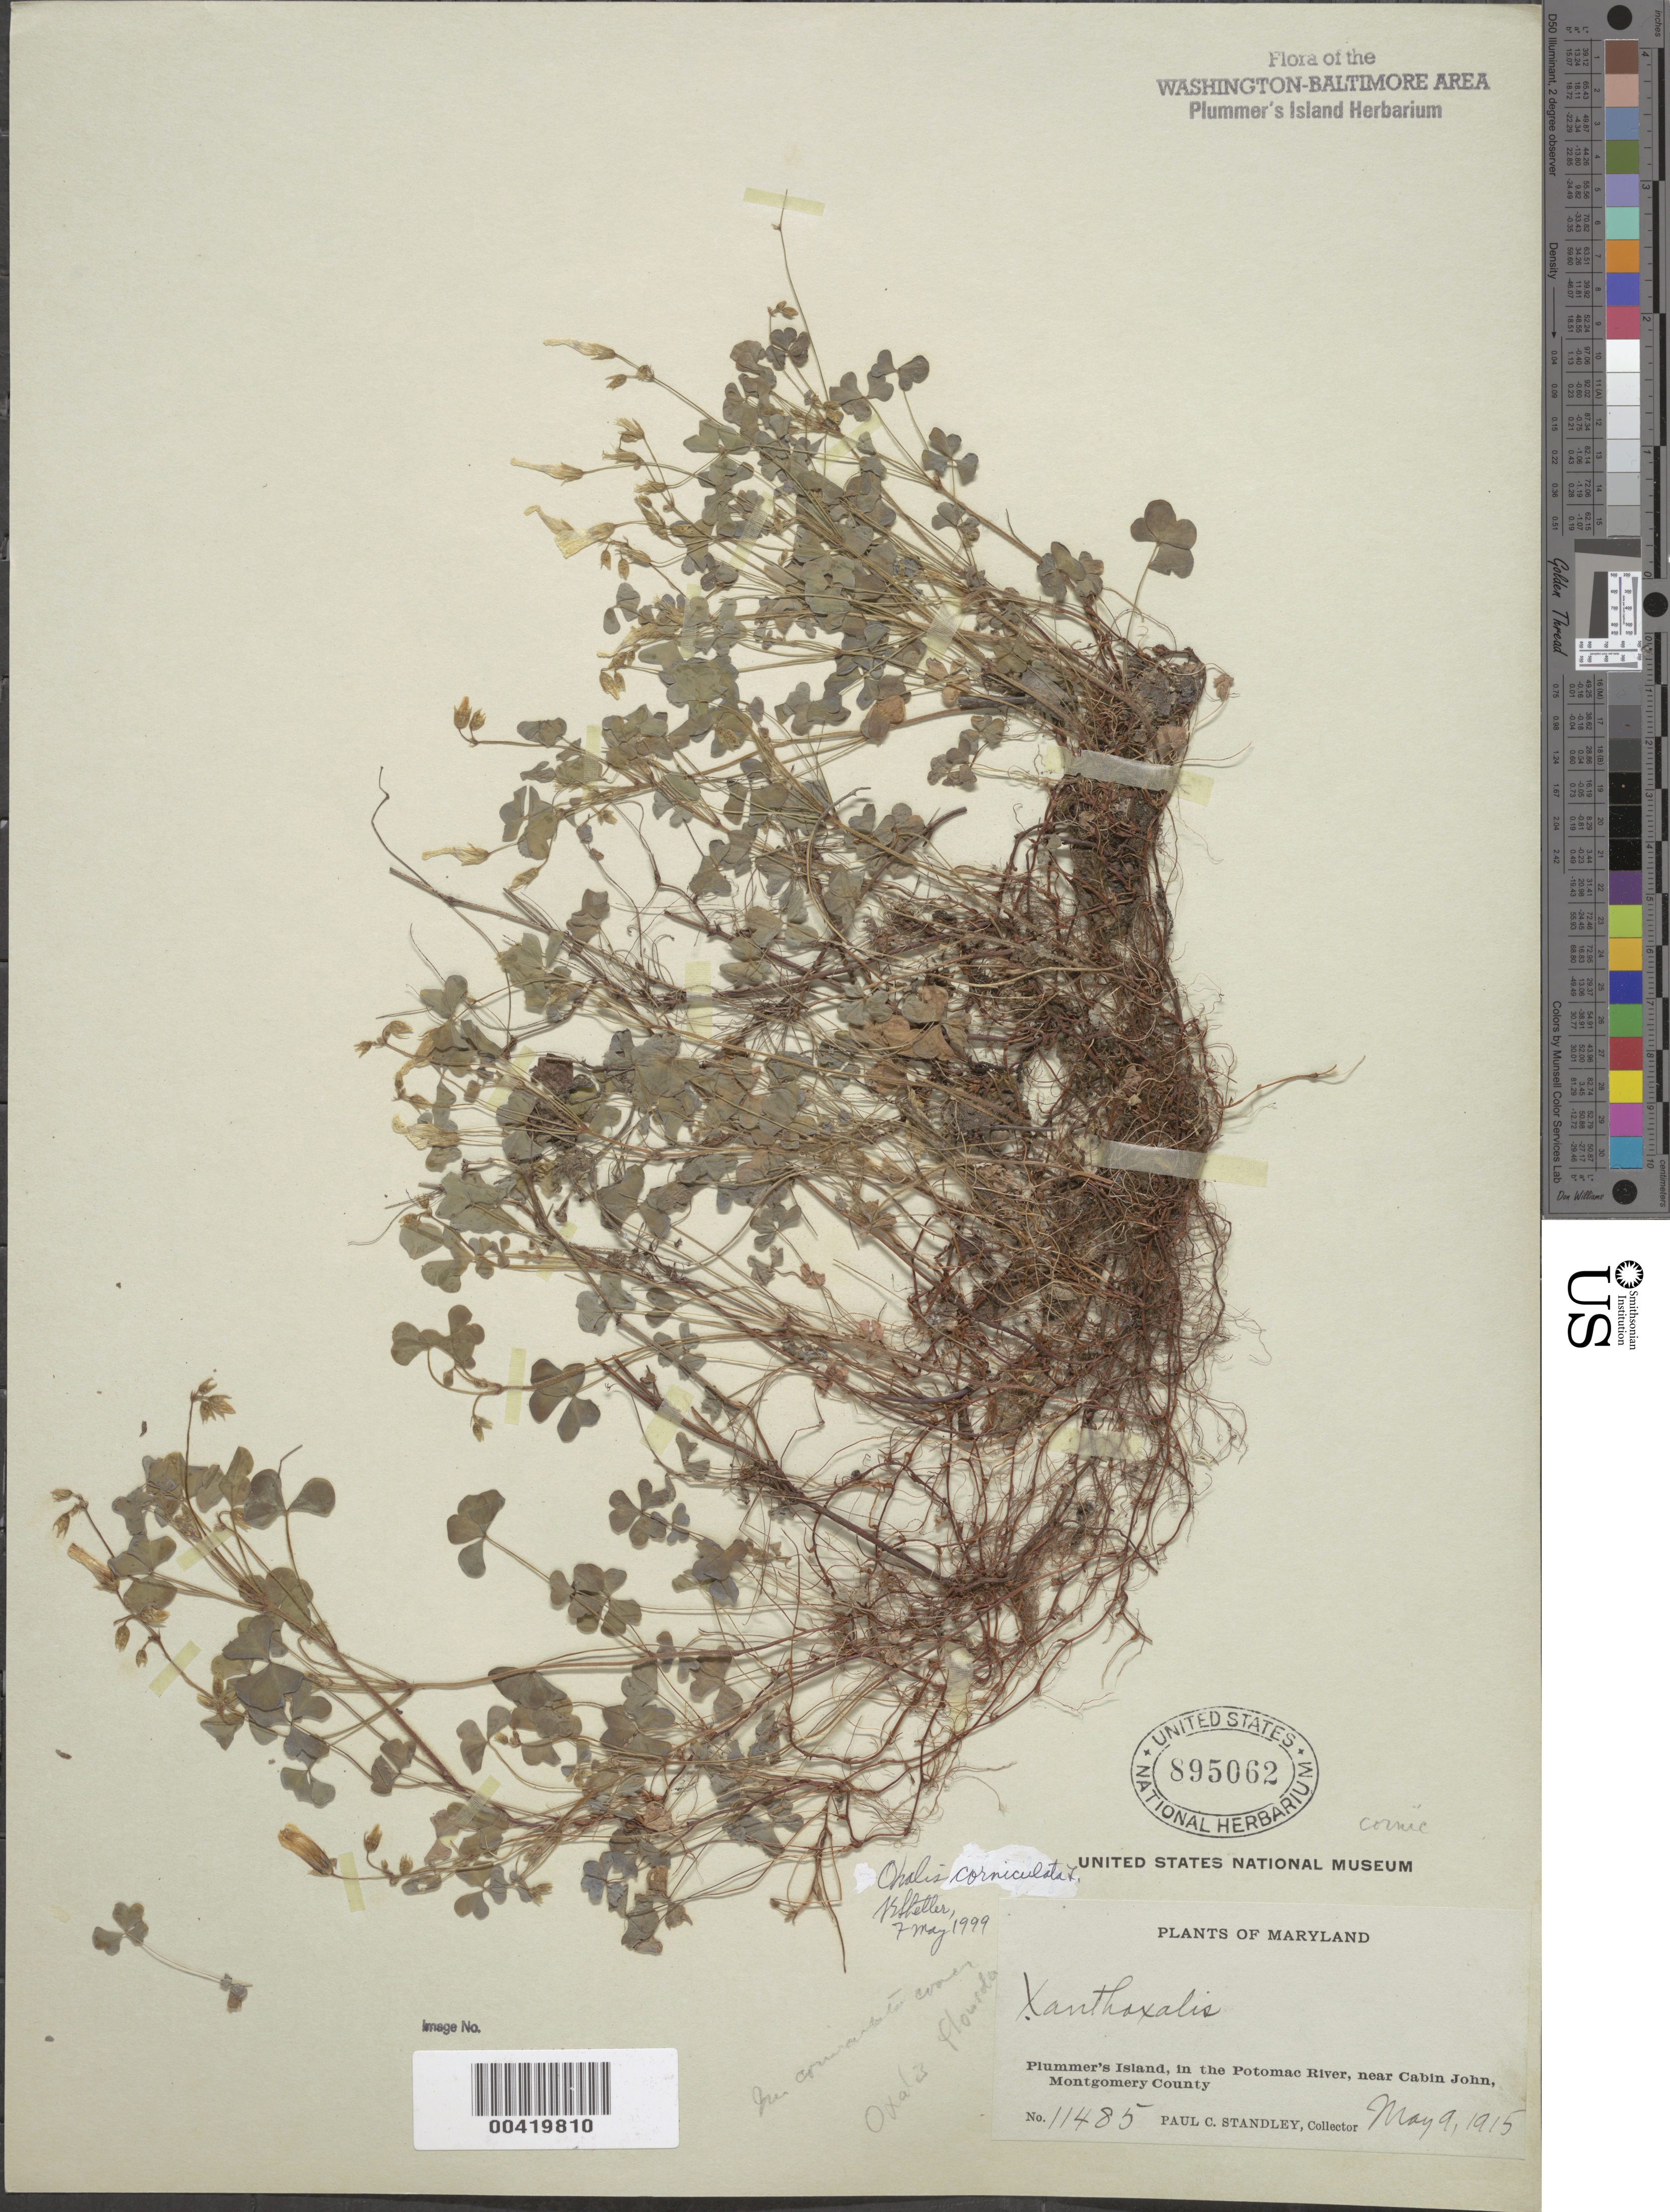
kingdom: Plantae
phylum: Tracheophyta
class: Magnoliopsida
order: Oxalidales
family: Oxalidaceae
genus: Oxalis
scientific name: Oxalis corniculata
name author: L.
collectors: P. C. Standley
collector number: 11485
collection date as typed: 09 May 1915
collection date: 1915-05-09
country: United States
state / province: Maryland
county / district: Montgomery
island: Plummers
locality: Plummer's Island, near Cabin John Plummers Island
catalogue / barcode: US 895062